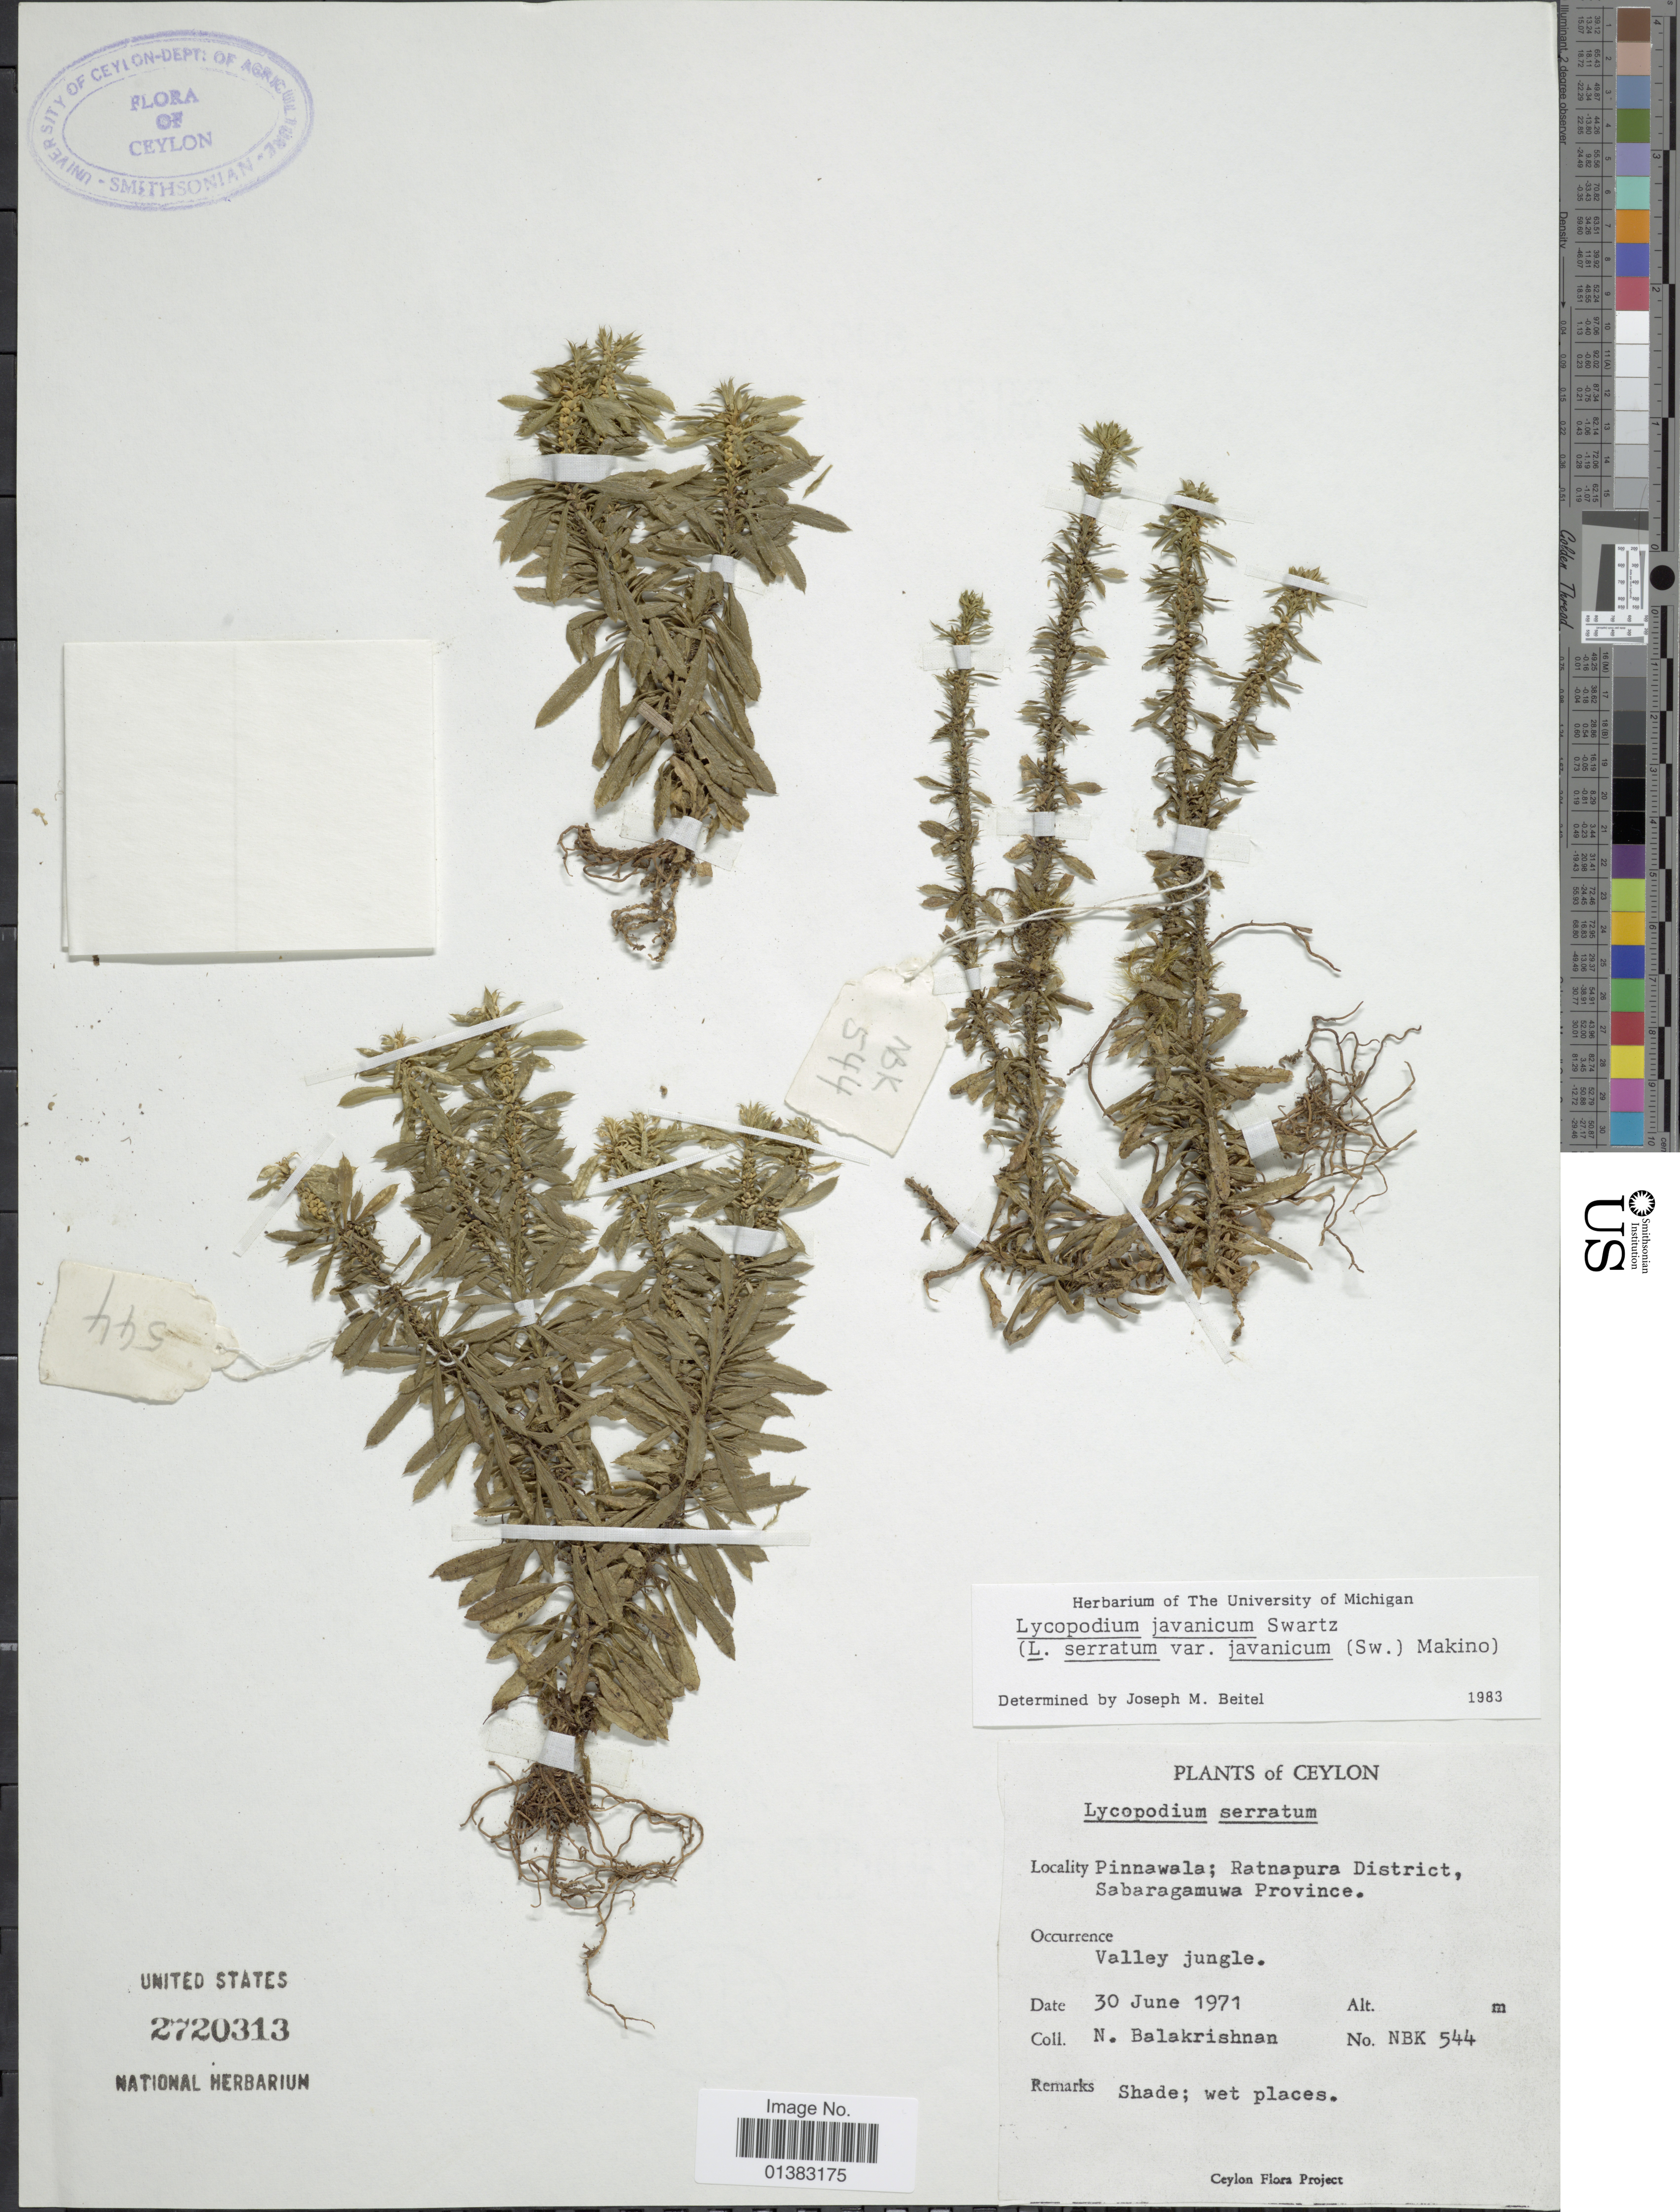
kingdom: Plantae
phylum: Tracheophyta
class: Lycopodiopsida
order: Lycopodiales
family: Lycopodiaceae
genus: Huperzia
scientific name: Huperzia javanica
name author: (Sw.) C.Y. Yang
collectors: N. Balakrishnan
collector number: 544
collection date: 1971-06-30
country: Sri Lanka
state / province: Sabaragamuwa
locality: Ceylon. Pinnawala; Ratnapura District, Sabaragamuwaw Province, Valley jungle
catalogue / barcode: US 2720313